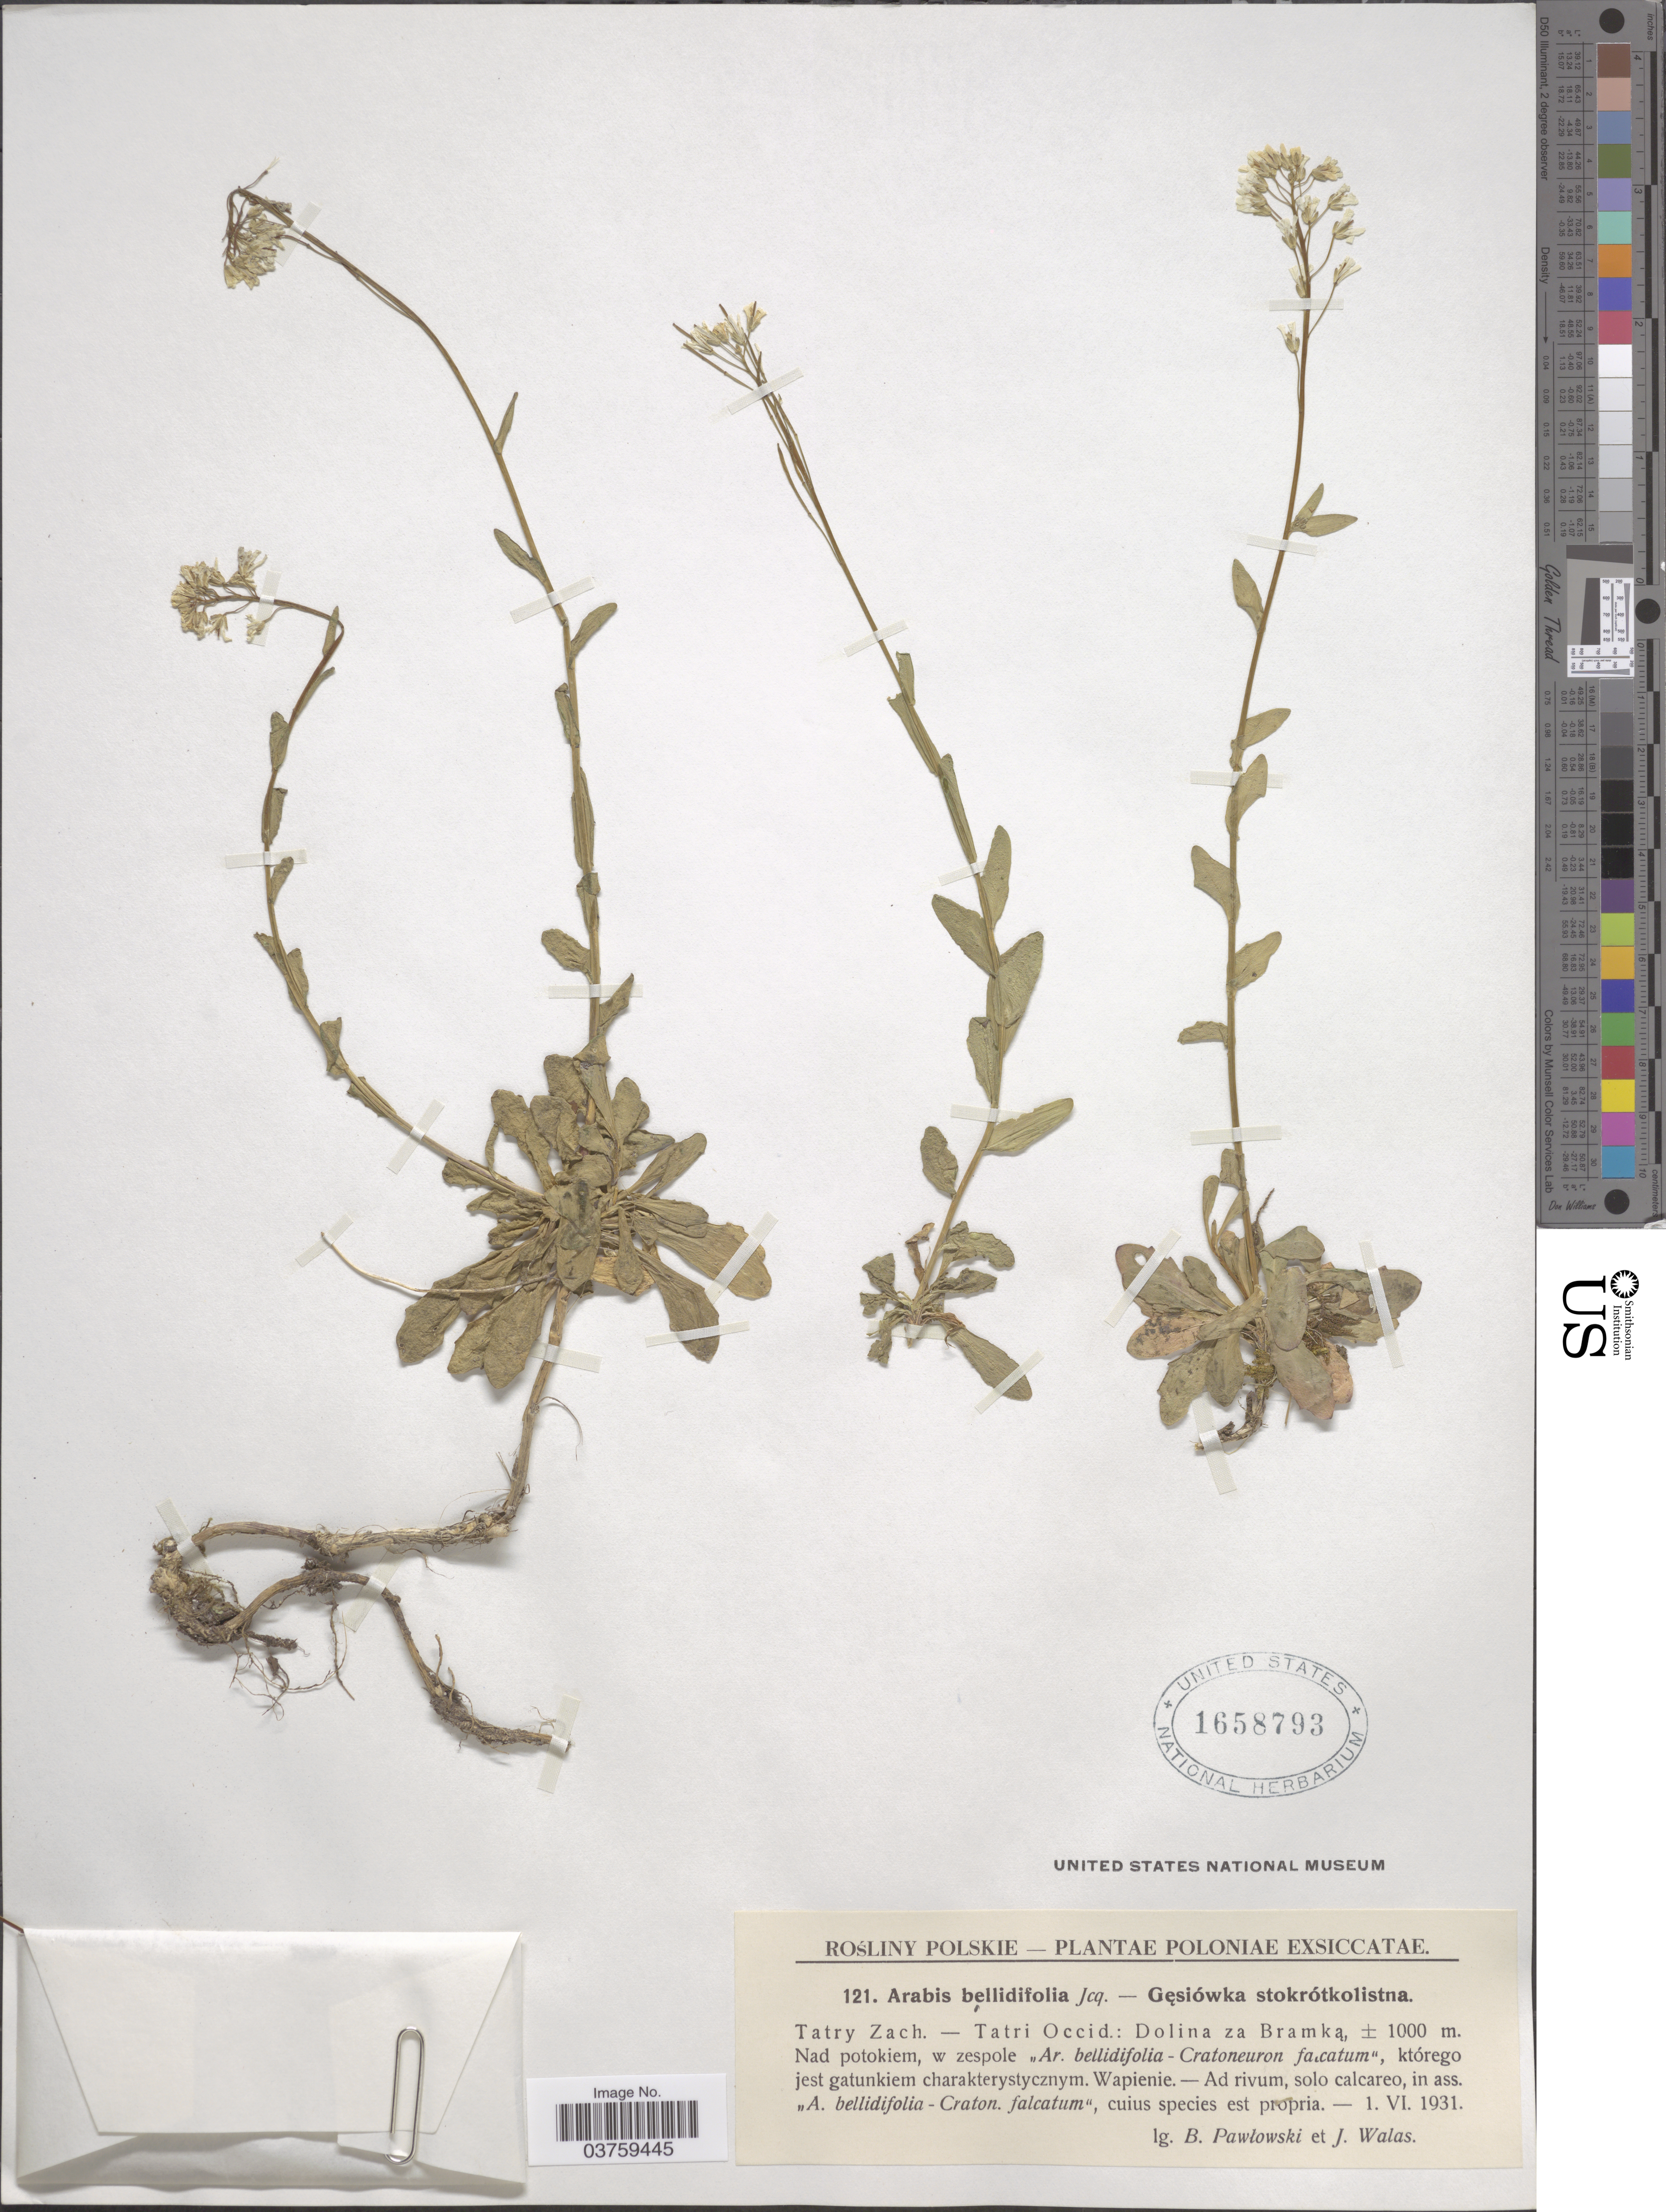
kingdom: Plantae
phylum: Tracheophyta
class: Magnoliopsida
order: Brassicales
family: Brassicaceae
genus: Arabis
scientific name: Arabis bellidifolia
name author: Crantz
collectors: B. Pawlowski & J. Walas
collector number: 121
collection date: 1931-06-01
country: Poland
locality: Tatry Zach. - Tatri Occid.: Dolina za Bramką. Nad potokiem, w zespole ,,Ar. bellidifolia - Cratoneuron fa catum", którego jest gatunkiem charakterystycznym. Wapienie. - Ad rivum, solo calcareo, in ass. ,,A. bellidifolia - Craton. falcatum", cuius species est propria.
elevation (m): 1000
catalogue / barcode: US 1658793